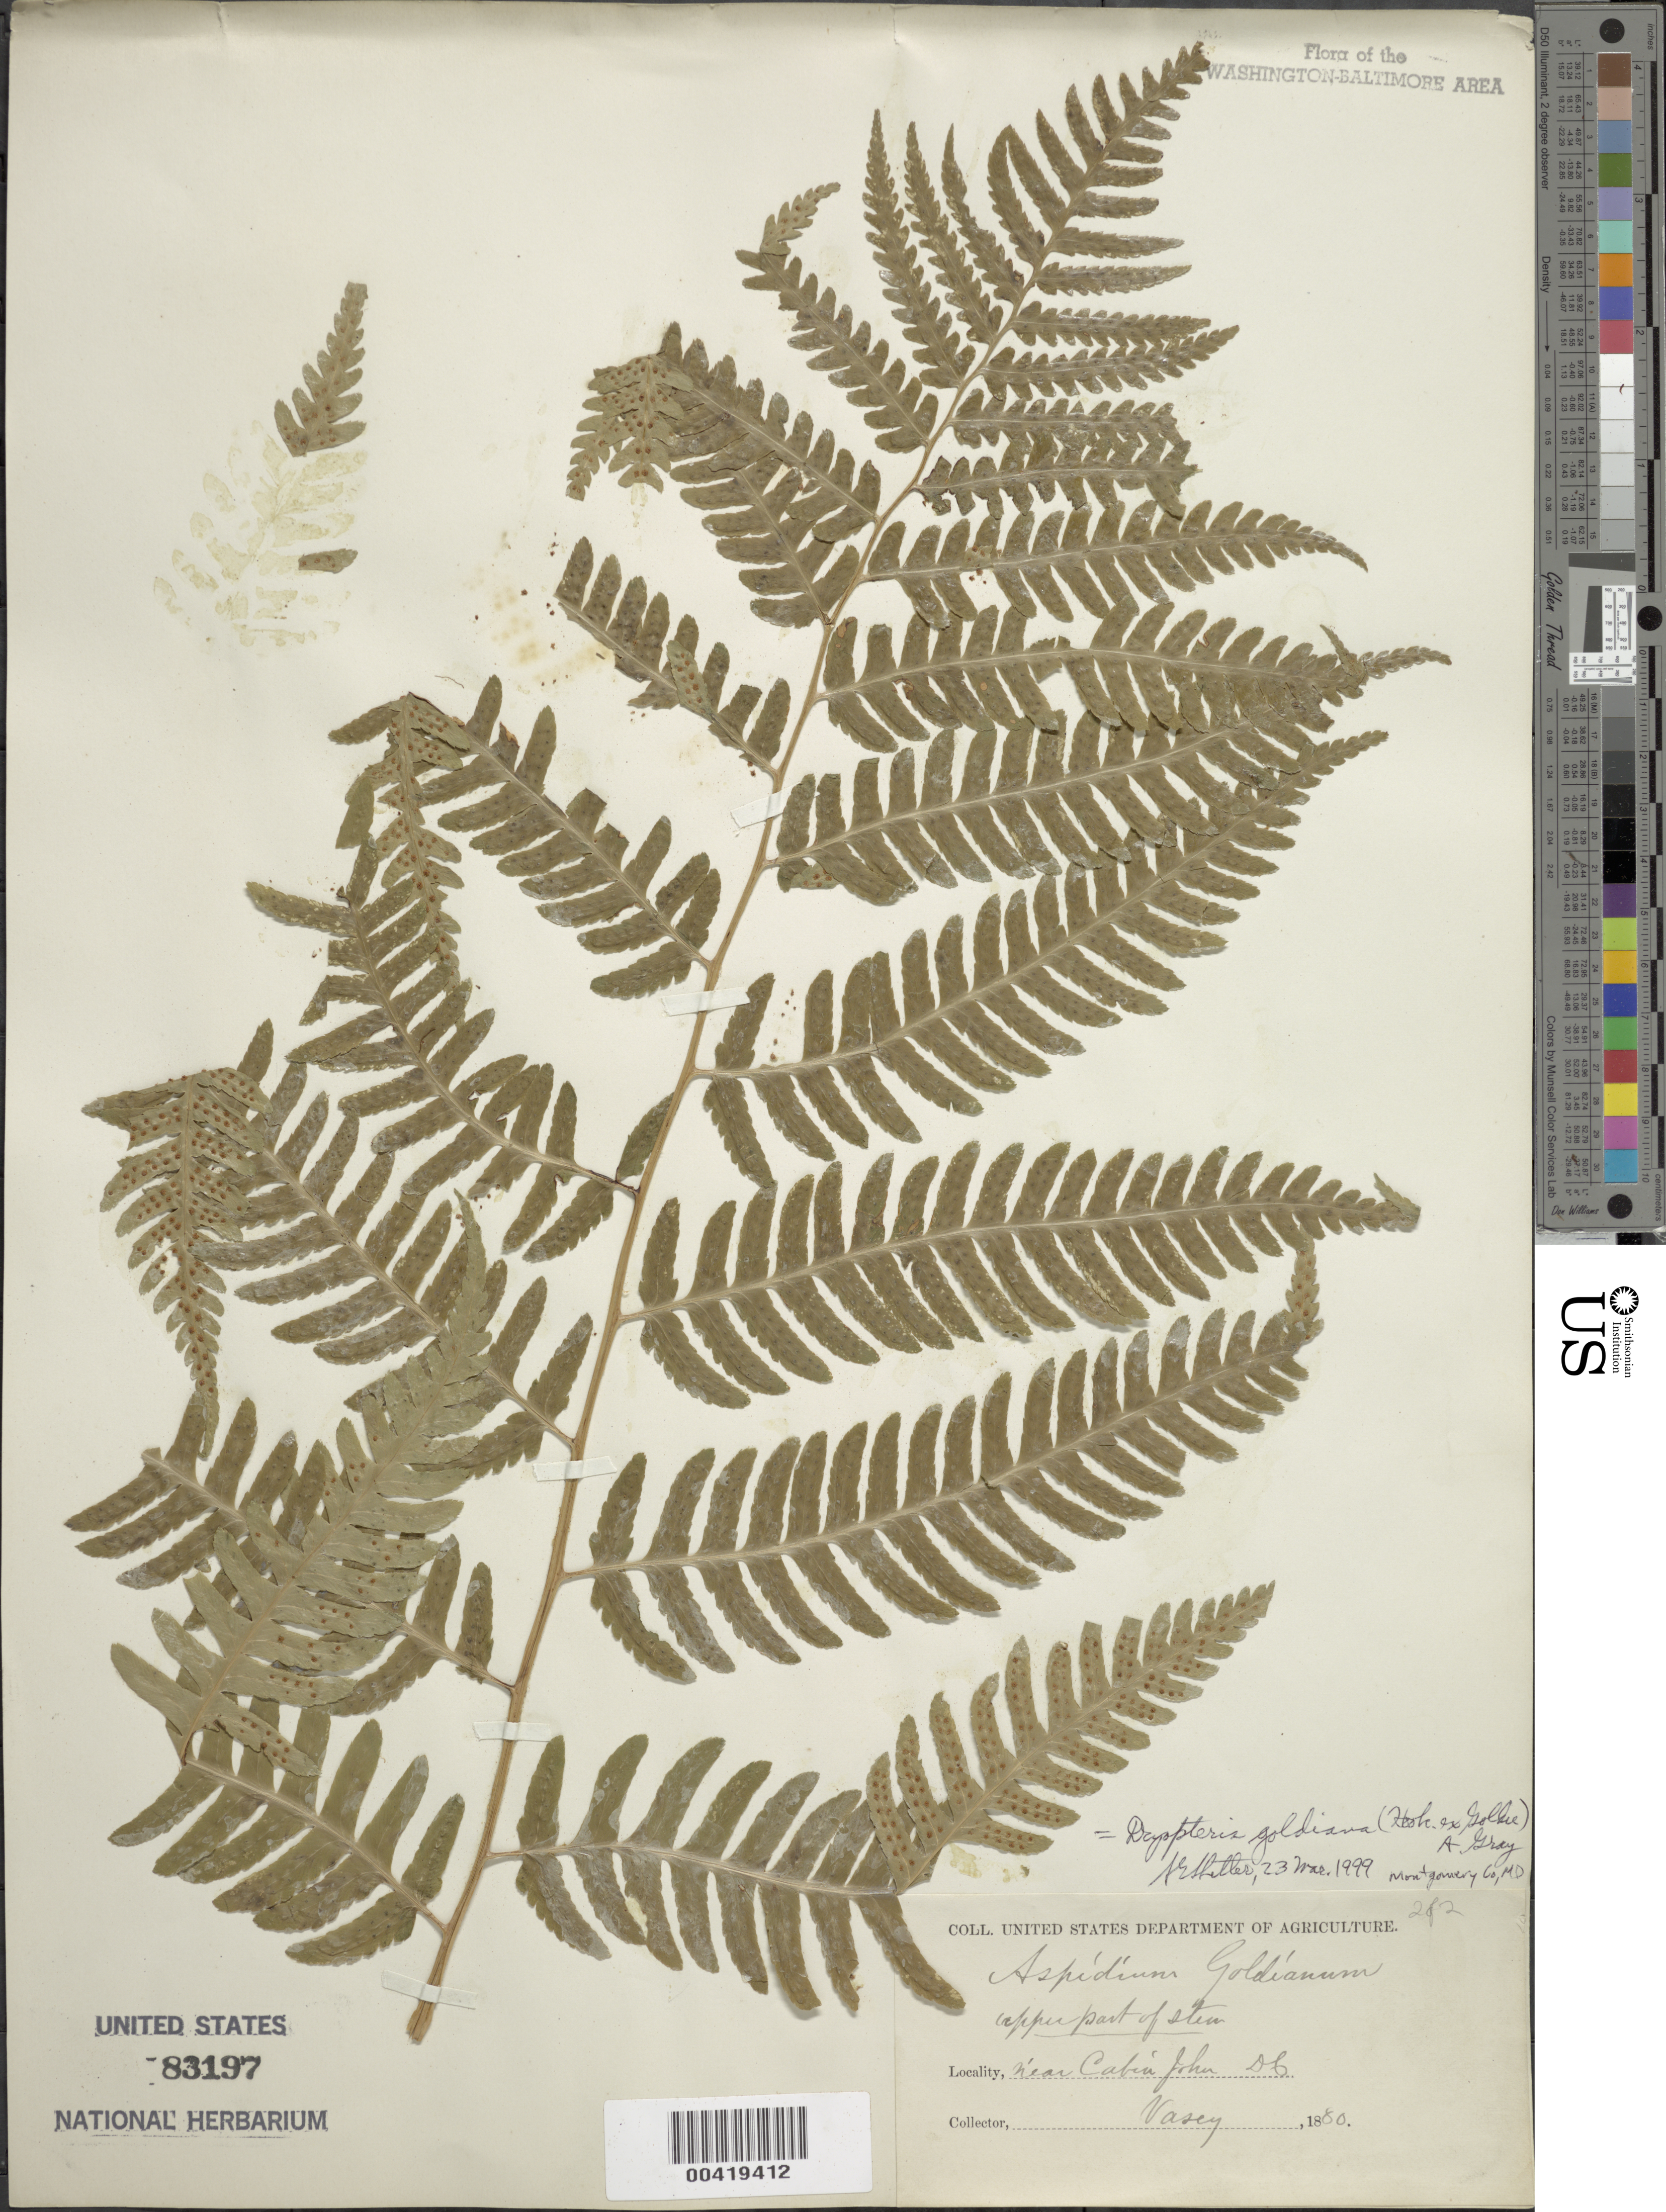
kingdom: Plantae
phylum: Tracheophyta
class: Polypodiopsida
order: Polypodiales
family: Dryopteridaceae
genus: Dryopteris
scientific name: Dryopteris goldiana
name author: (Hook. ex Goldie) A. Gray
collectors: G. Vasey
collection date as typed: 1880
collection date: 1880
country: United States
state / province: Maryland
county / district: Montgomery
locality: Near Cabin John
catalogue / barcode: US 83197